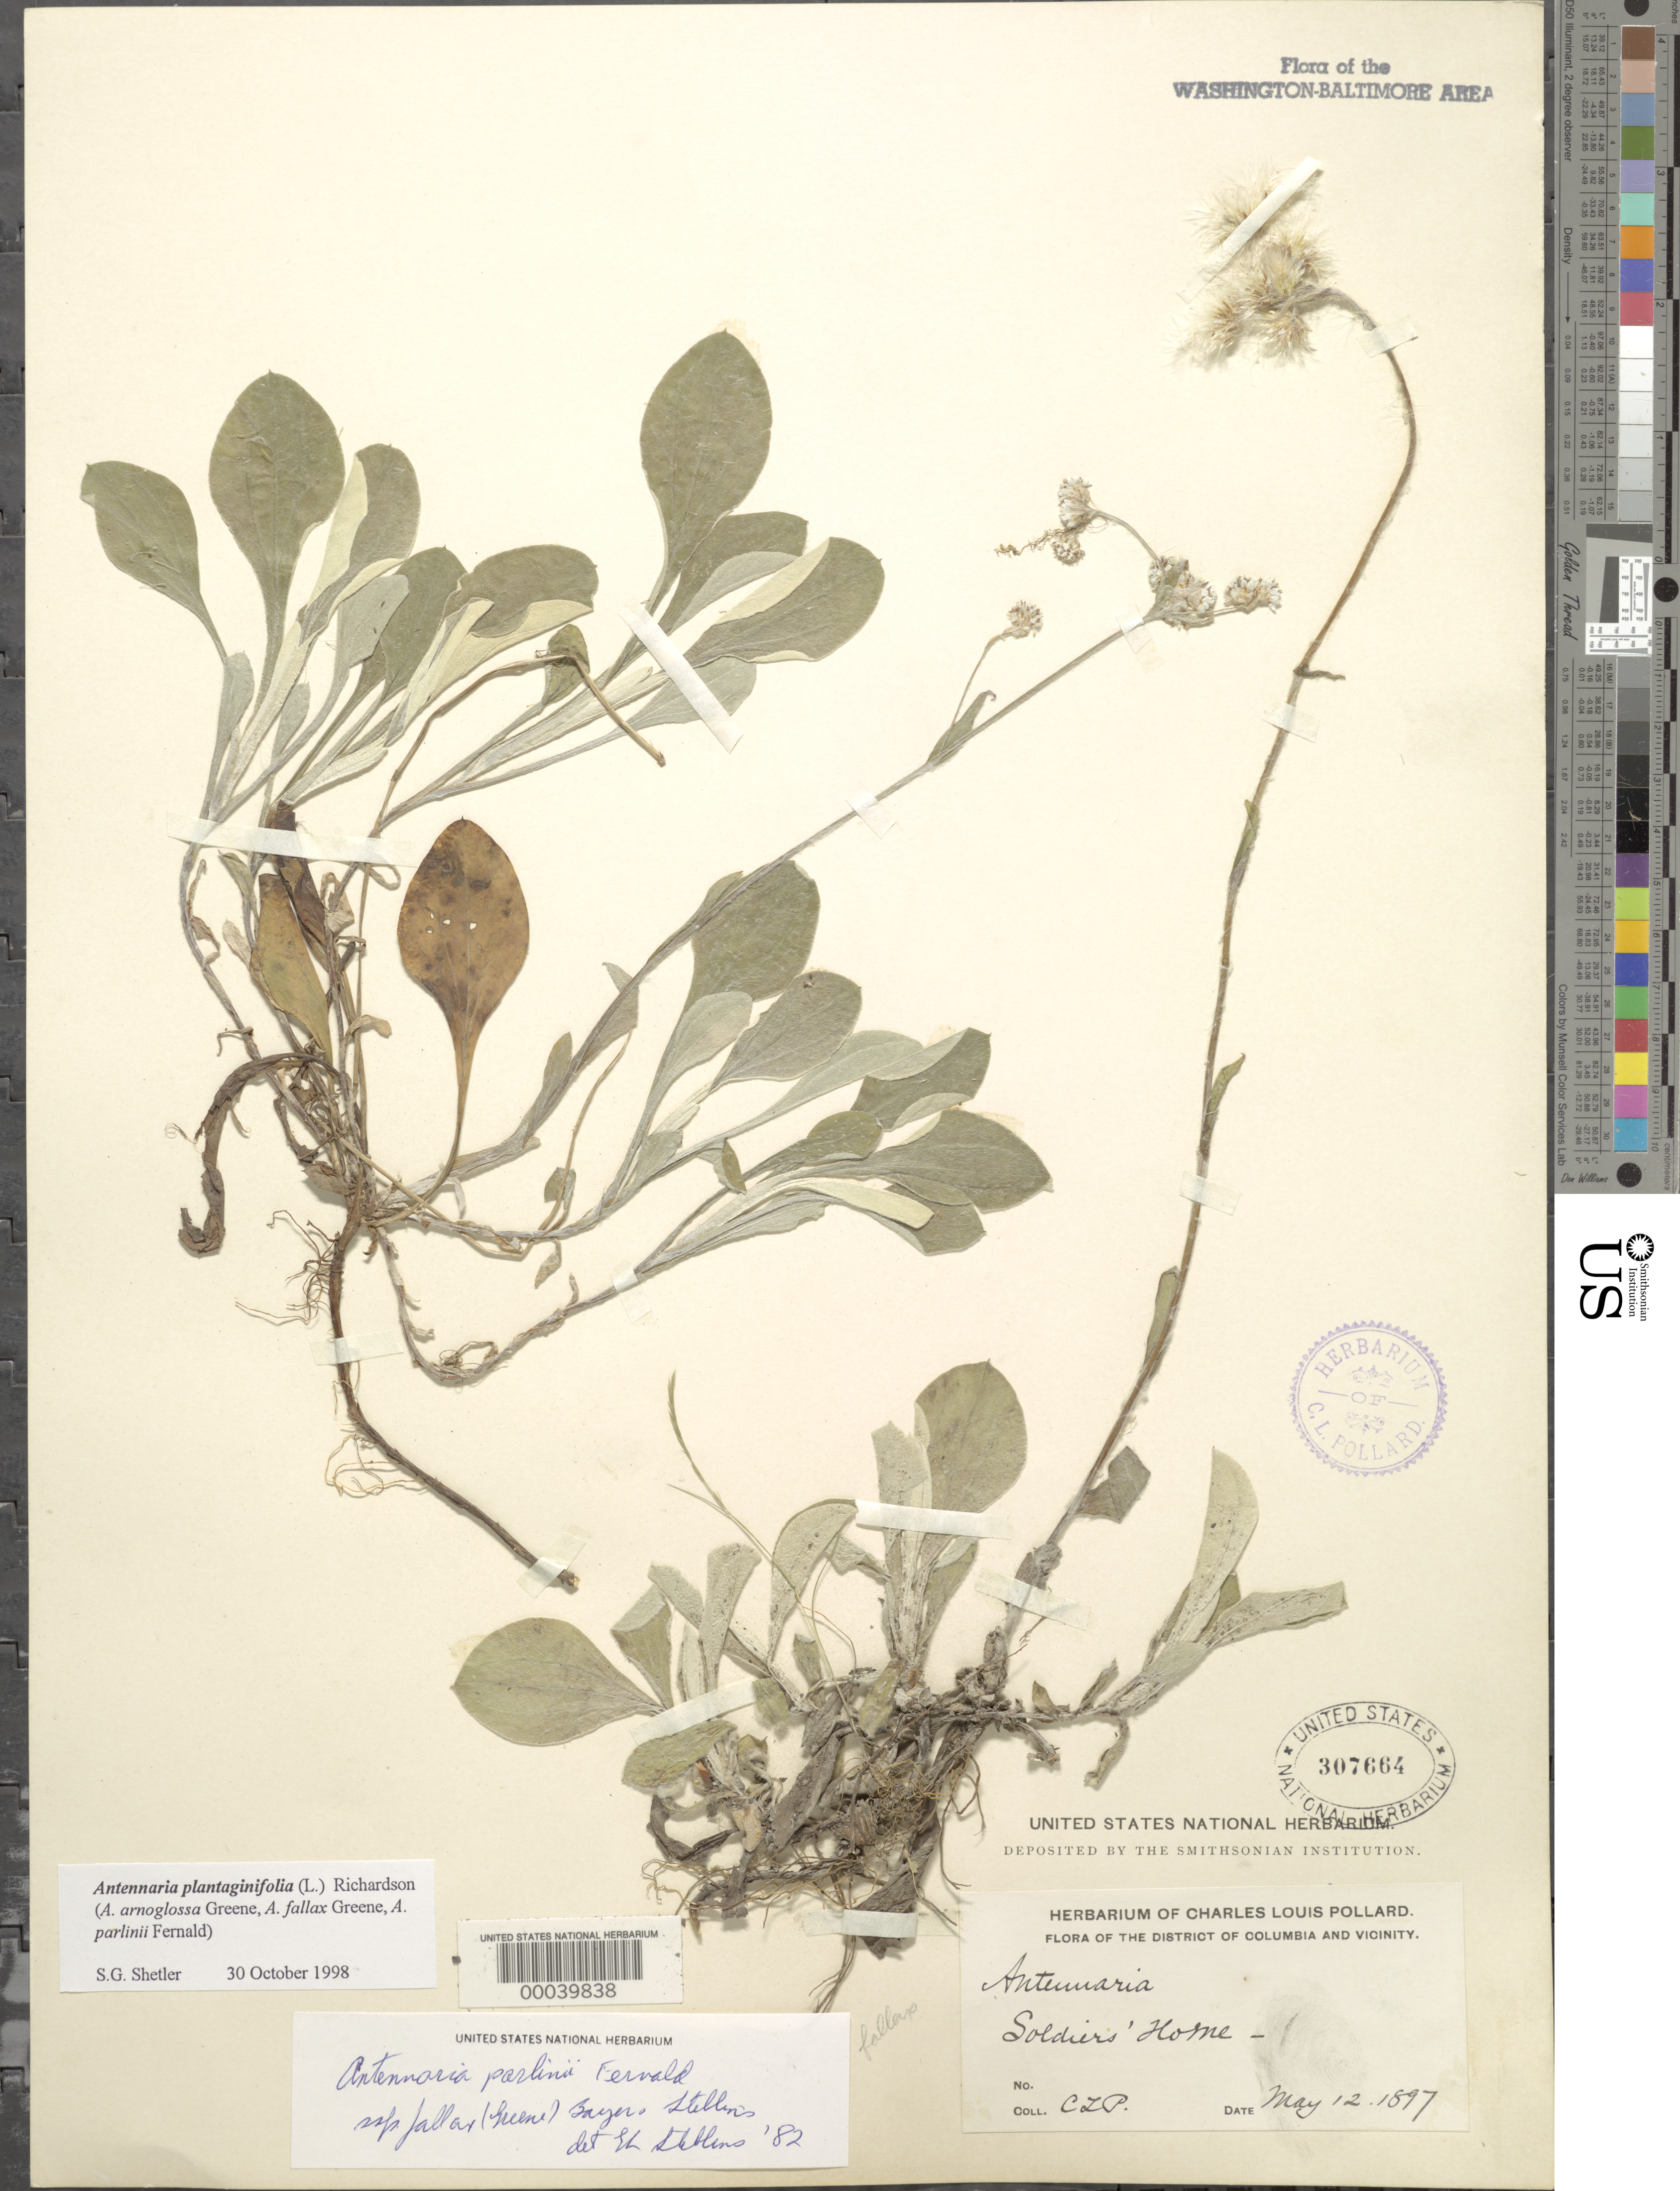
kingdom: Plantae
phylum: Tracheophyta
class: Magnoliopsida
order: Asterales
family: Asteraceae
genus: Antennaria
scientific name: Antennaria plantaginifolia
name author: (L.) Richardson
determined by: Stebbins, G. L.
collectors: C. L. Pollard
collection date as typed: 12 May 1897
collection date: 1897-05-12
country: United States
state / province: District of Columbia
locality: Soldiers Home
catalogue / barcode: US 307664